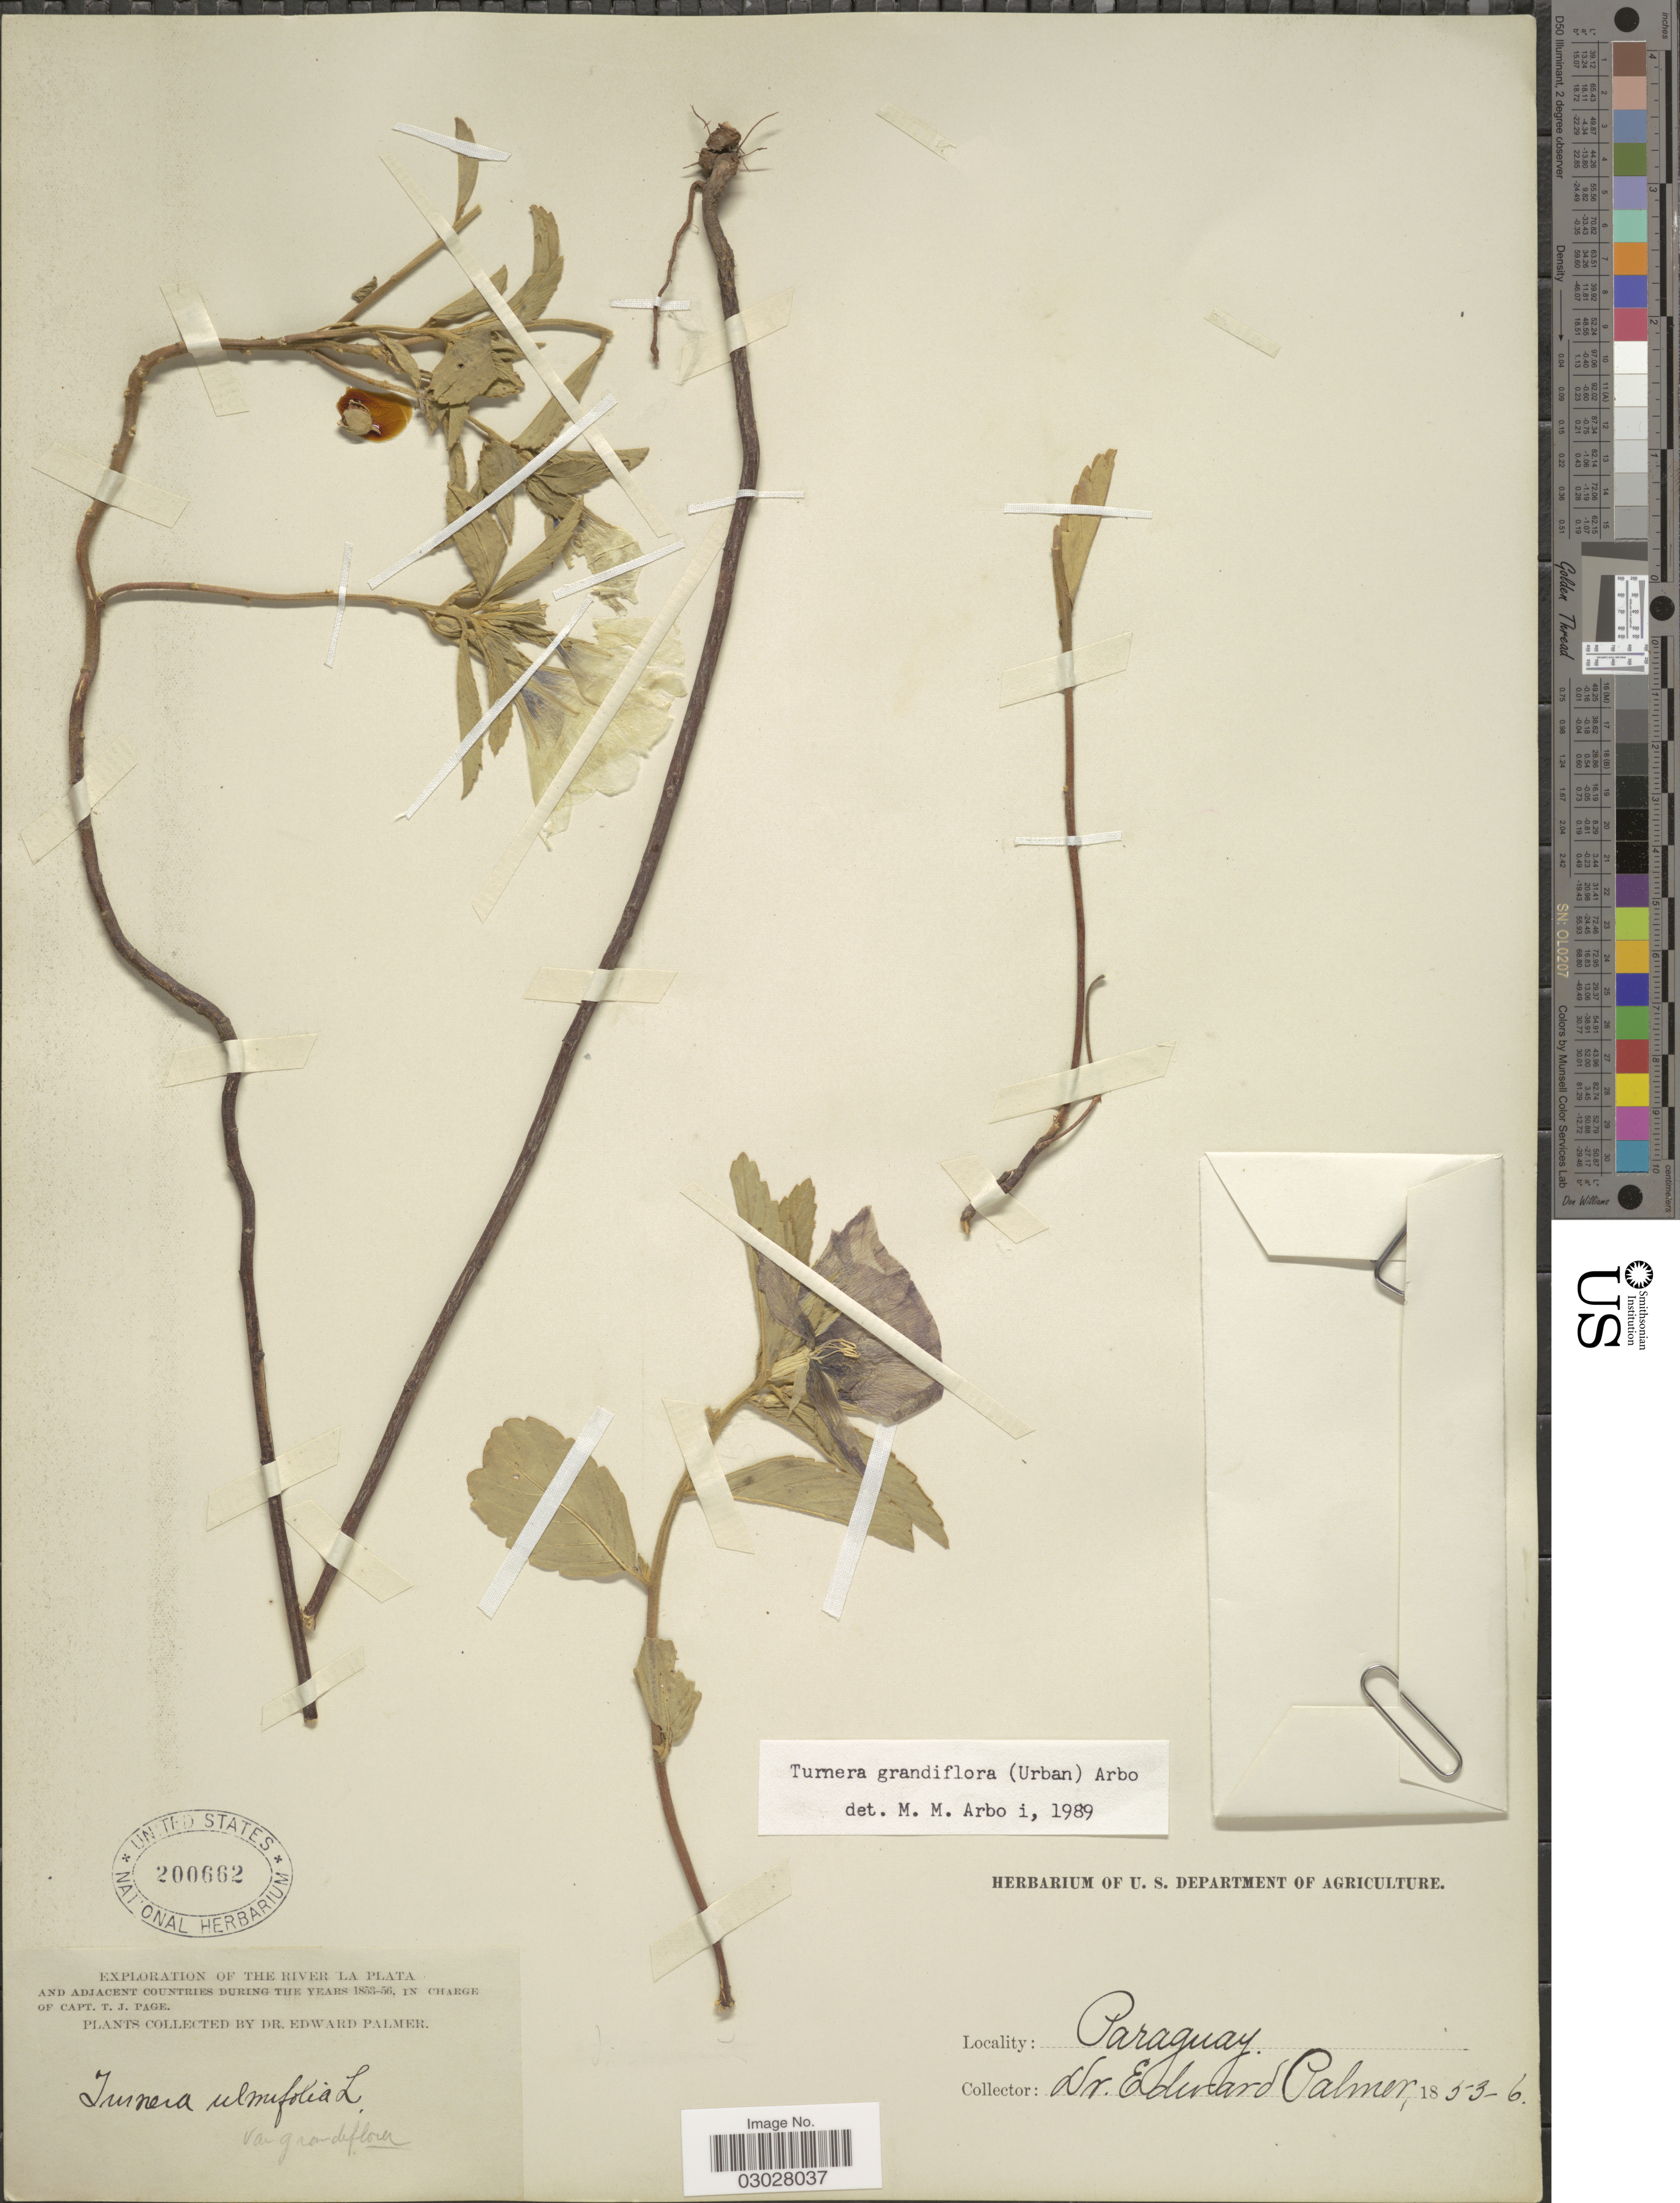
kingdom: Plantae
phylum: Tracheophyta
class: Magnoliopsida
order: Malpighiales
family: Turneraceae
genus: Turnera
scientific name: Turnera grandiflora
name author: (Urb.) Arbo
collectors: E. Palmer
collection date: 1853/1856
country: Paraguay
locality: River La Plata.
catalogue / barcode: US 200662